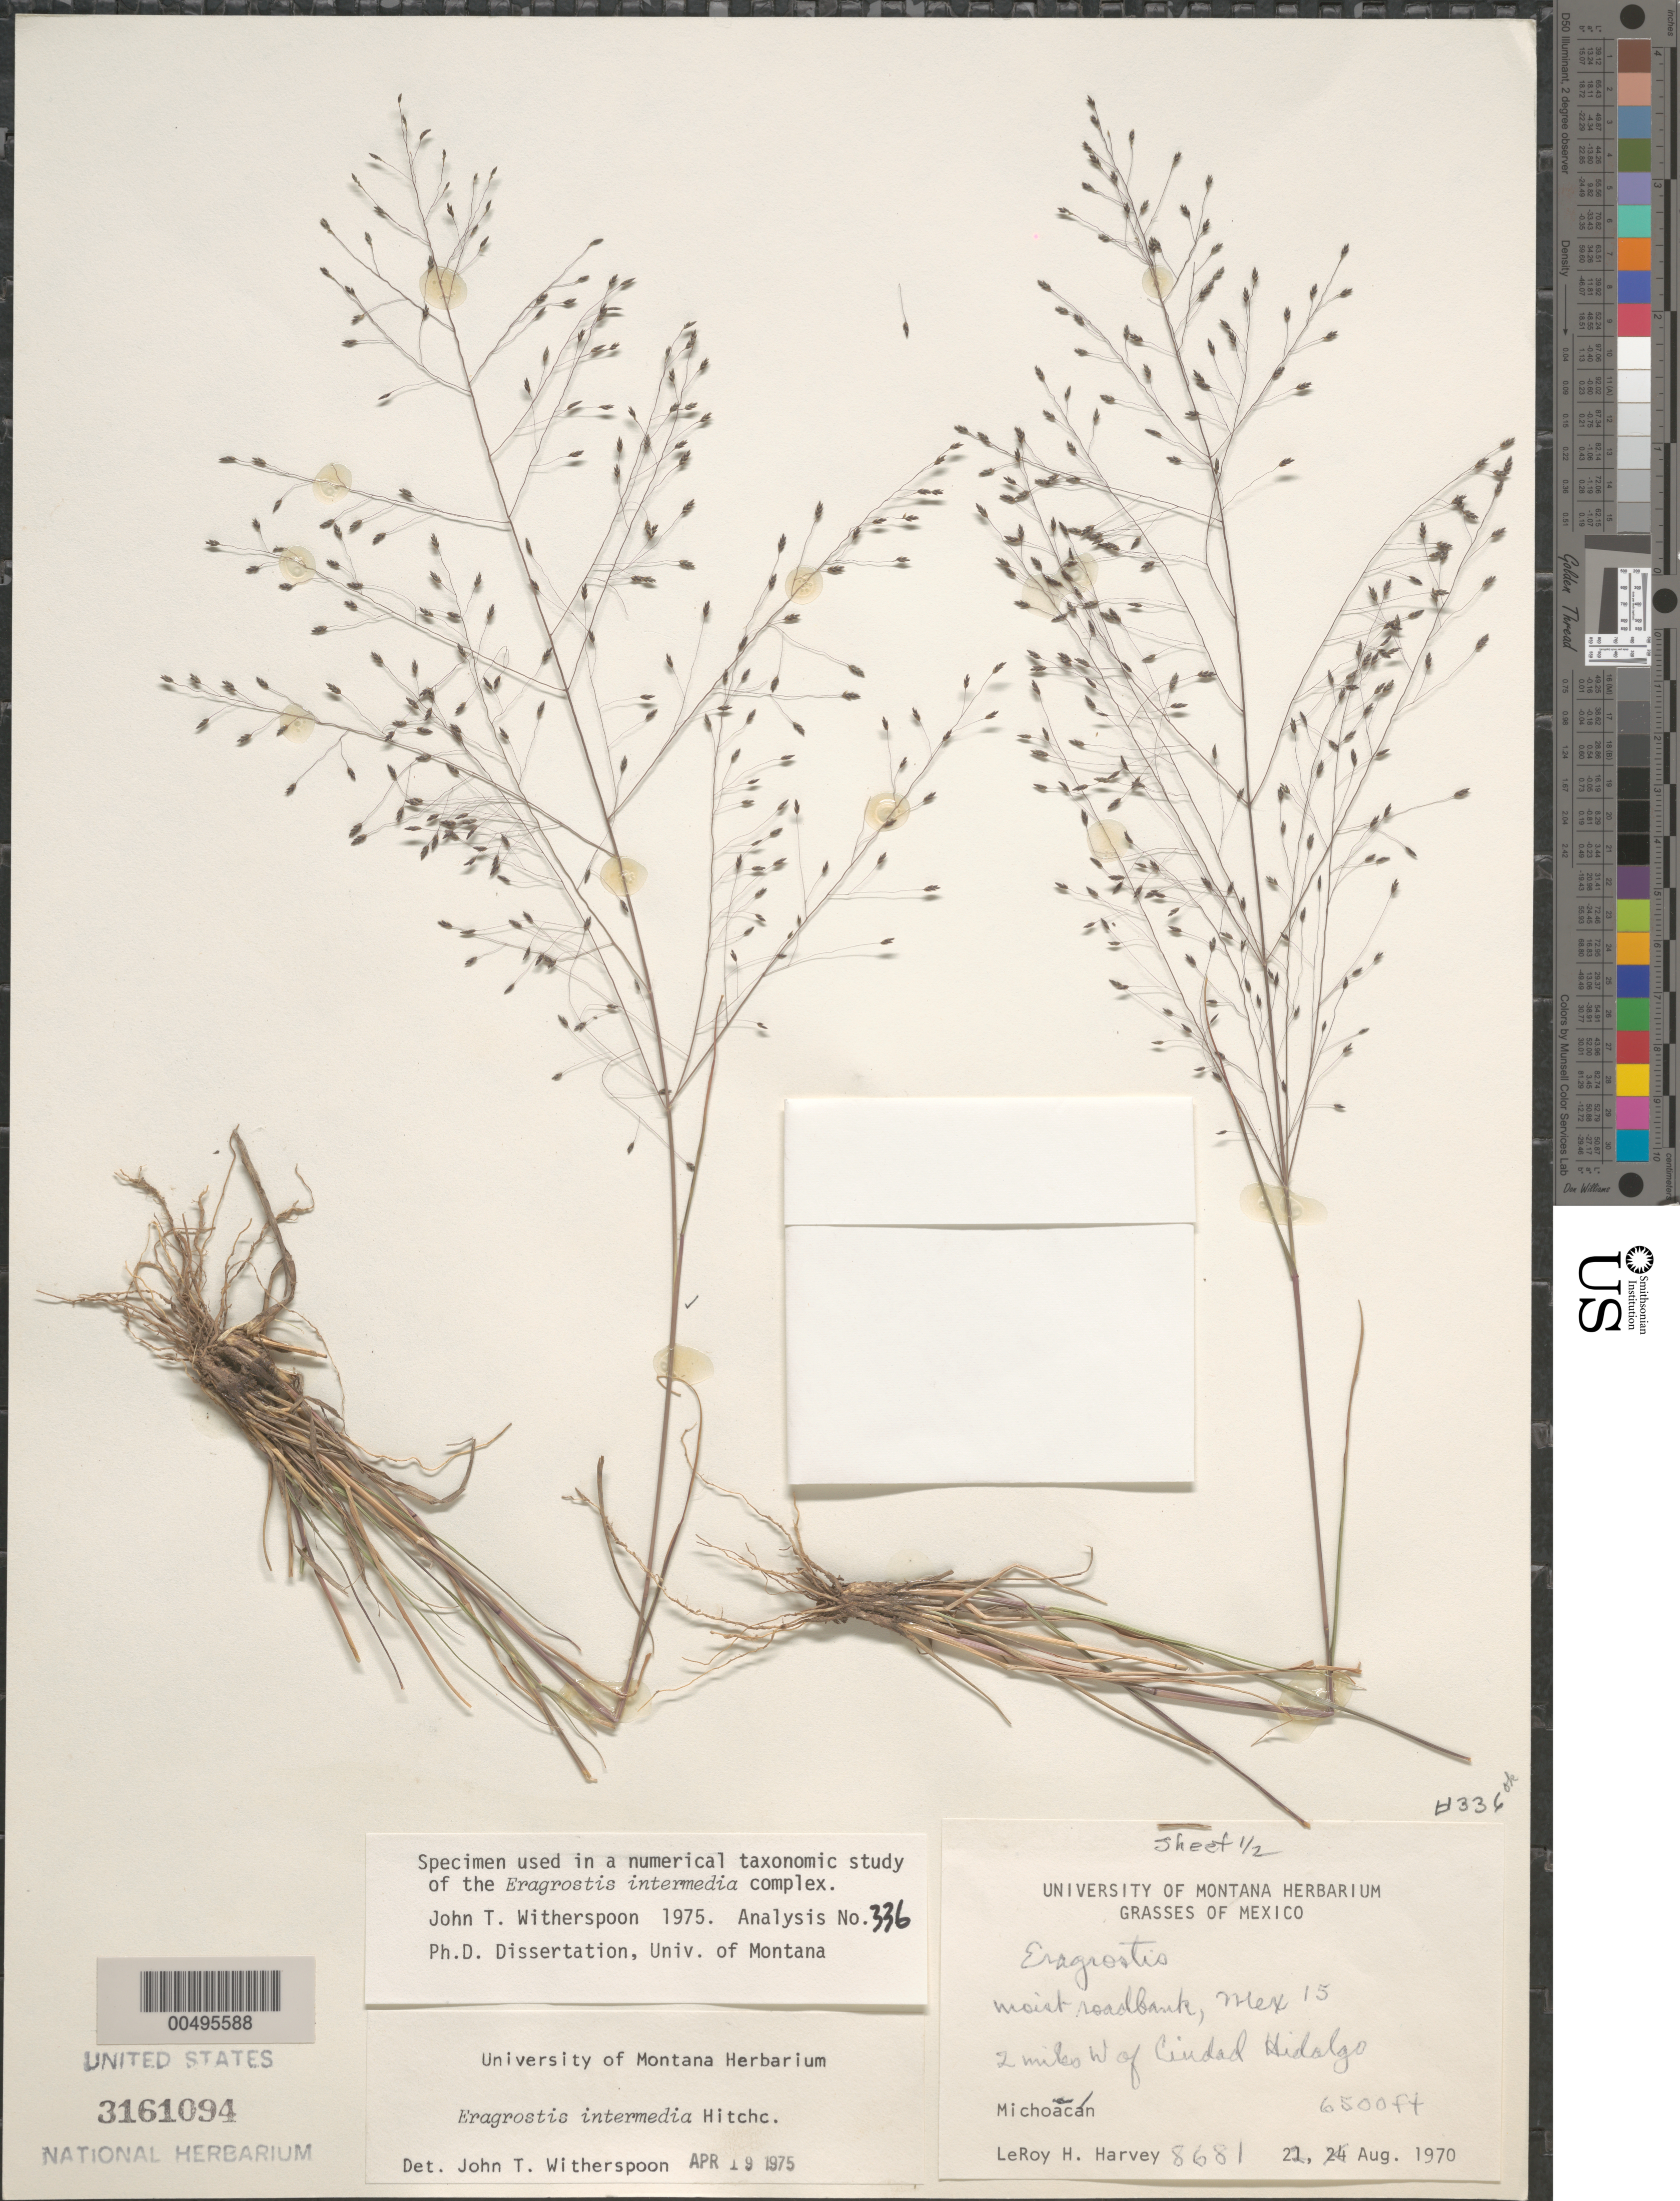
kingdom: Plantae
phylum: Tracheophyta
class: Liliopsida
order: Poales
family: Poaceae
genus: Eragrostis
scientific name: Eragrostis intermedia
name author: Hitchc.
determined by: Witherspoon, John T.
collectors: L. H. Harvey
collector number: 8681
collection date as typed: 22 Aug 1970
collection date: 1970-08-22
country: Mexico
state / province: Michoacán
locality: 2 mi W of Ciudad Hidalgo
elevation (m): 1981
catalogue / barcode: US 3161094